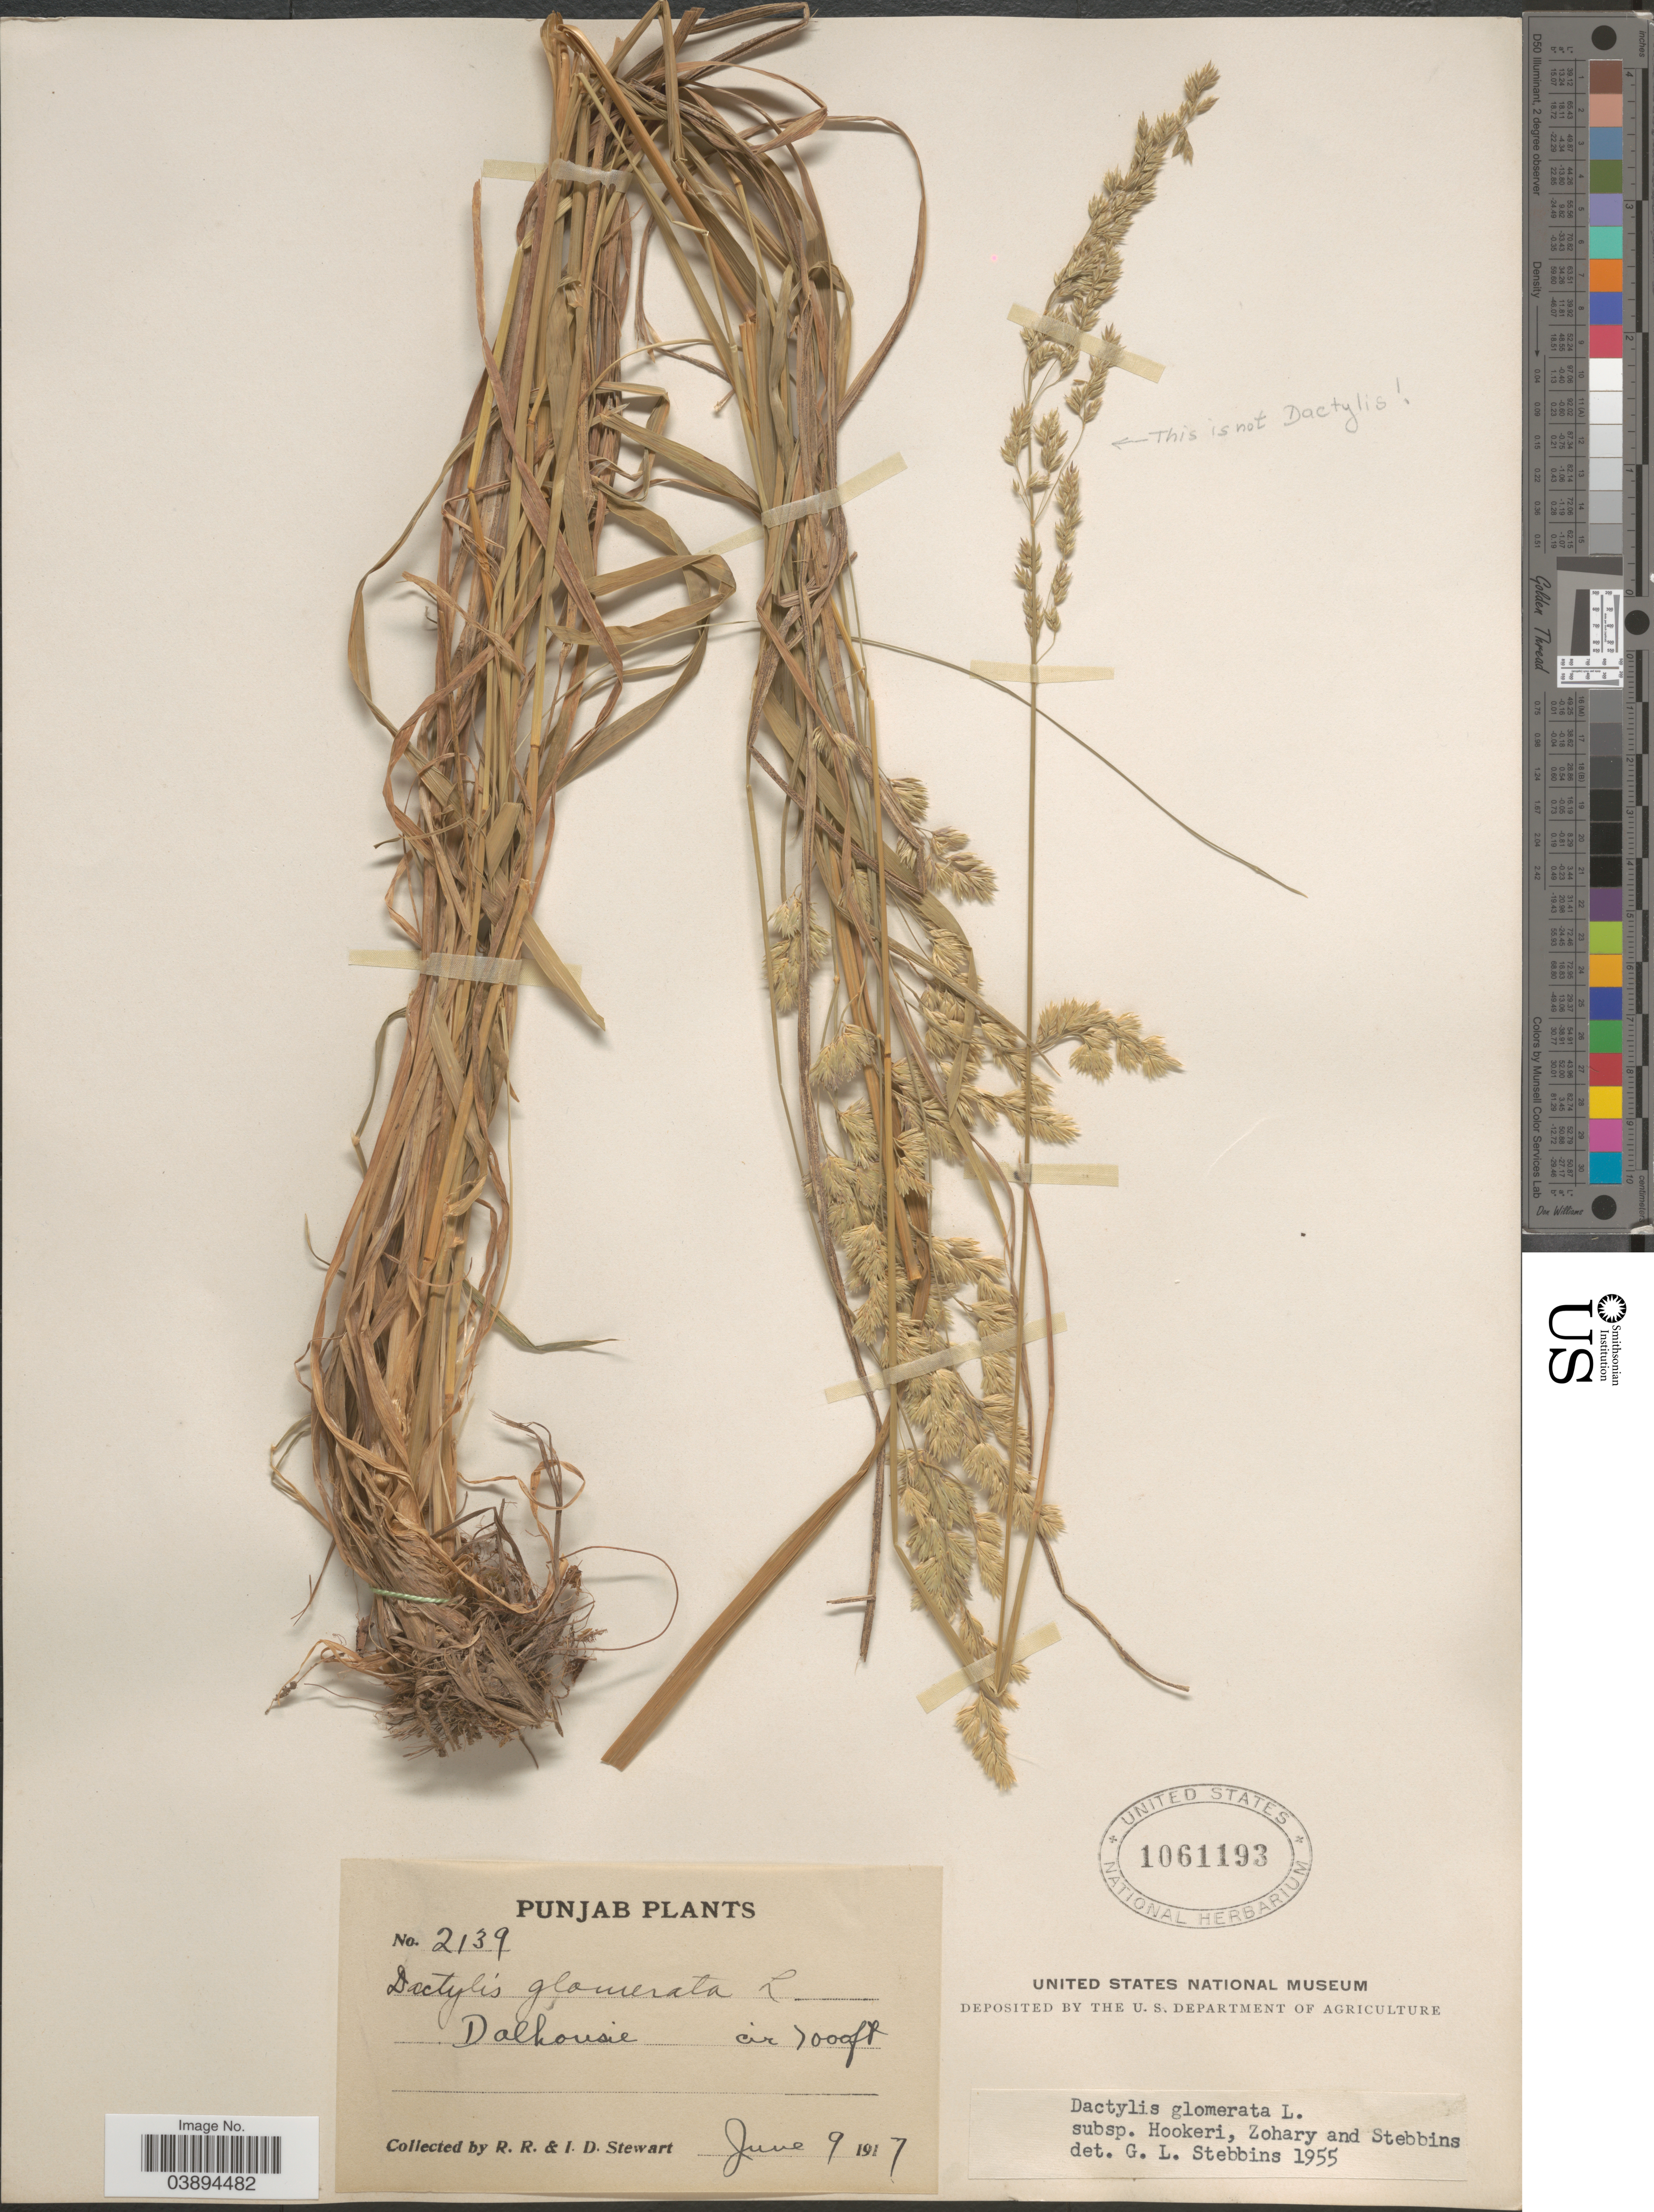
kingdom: Plantae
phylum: Tracheophyta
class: Liliopsida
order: Poales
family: Poaceae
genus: Dactylis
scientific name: Dactylis glomerata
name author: L.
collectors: R. Stewart & I. Stewart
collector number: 2139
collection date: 1917-06-09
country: India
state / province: Punjab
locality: Dalhousie.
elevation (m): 2134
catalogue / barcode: US 1061193